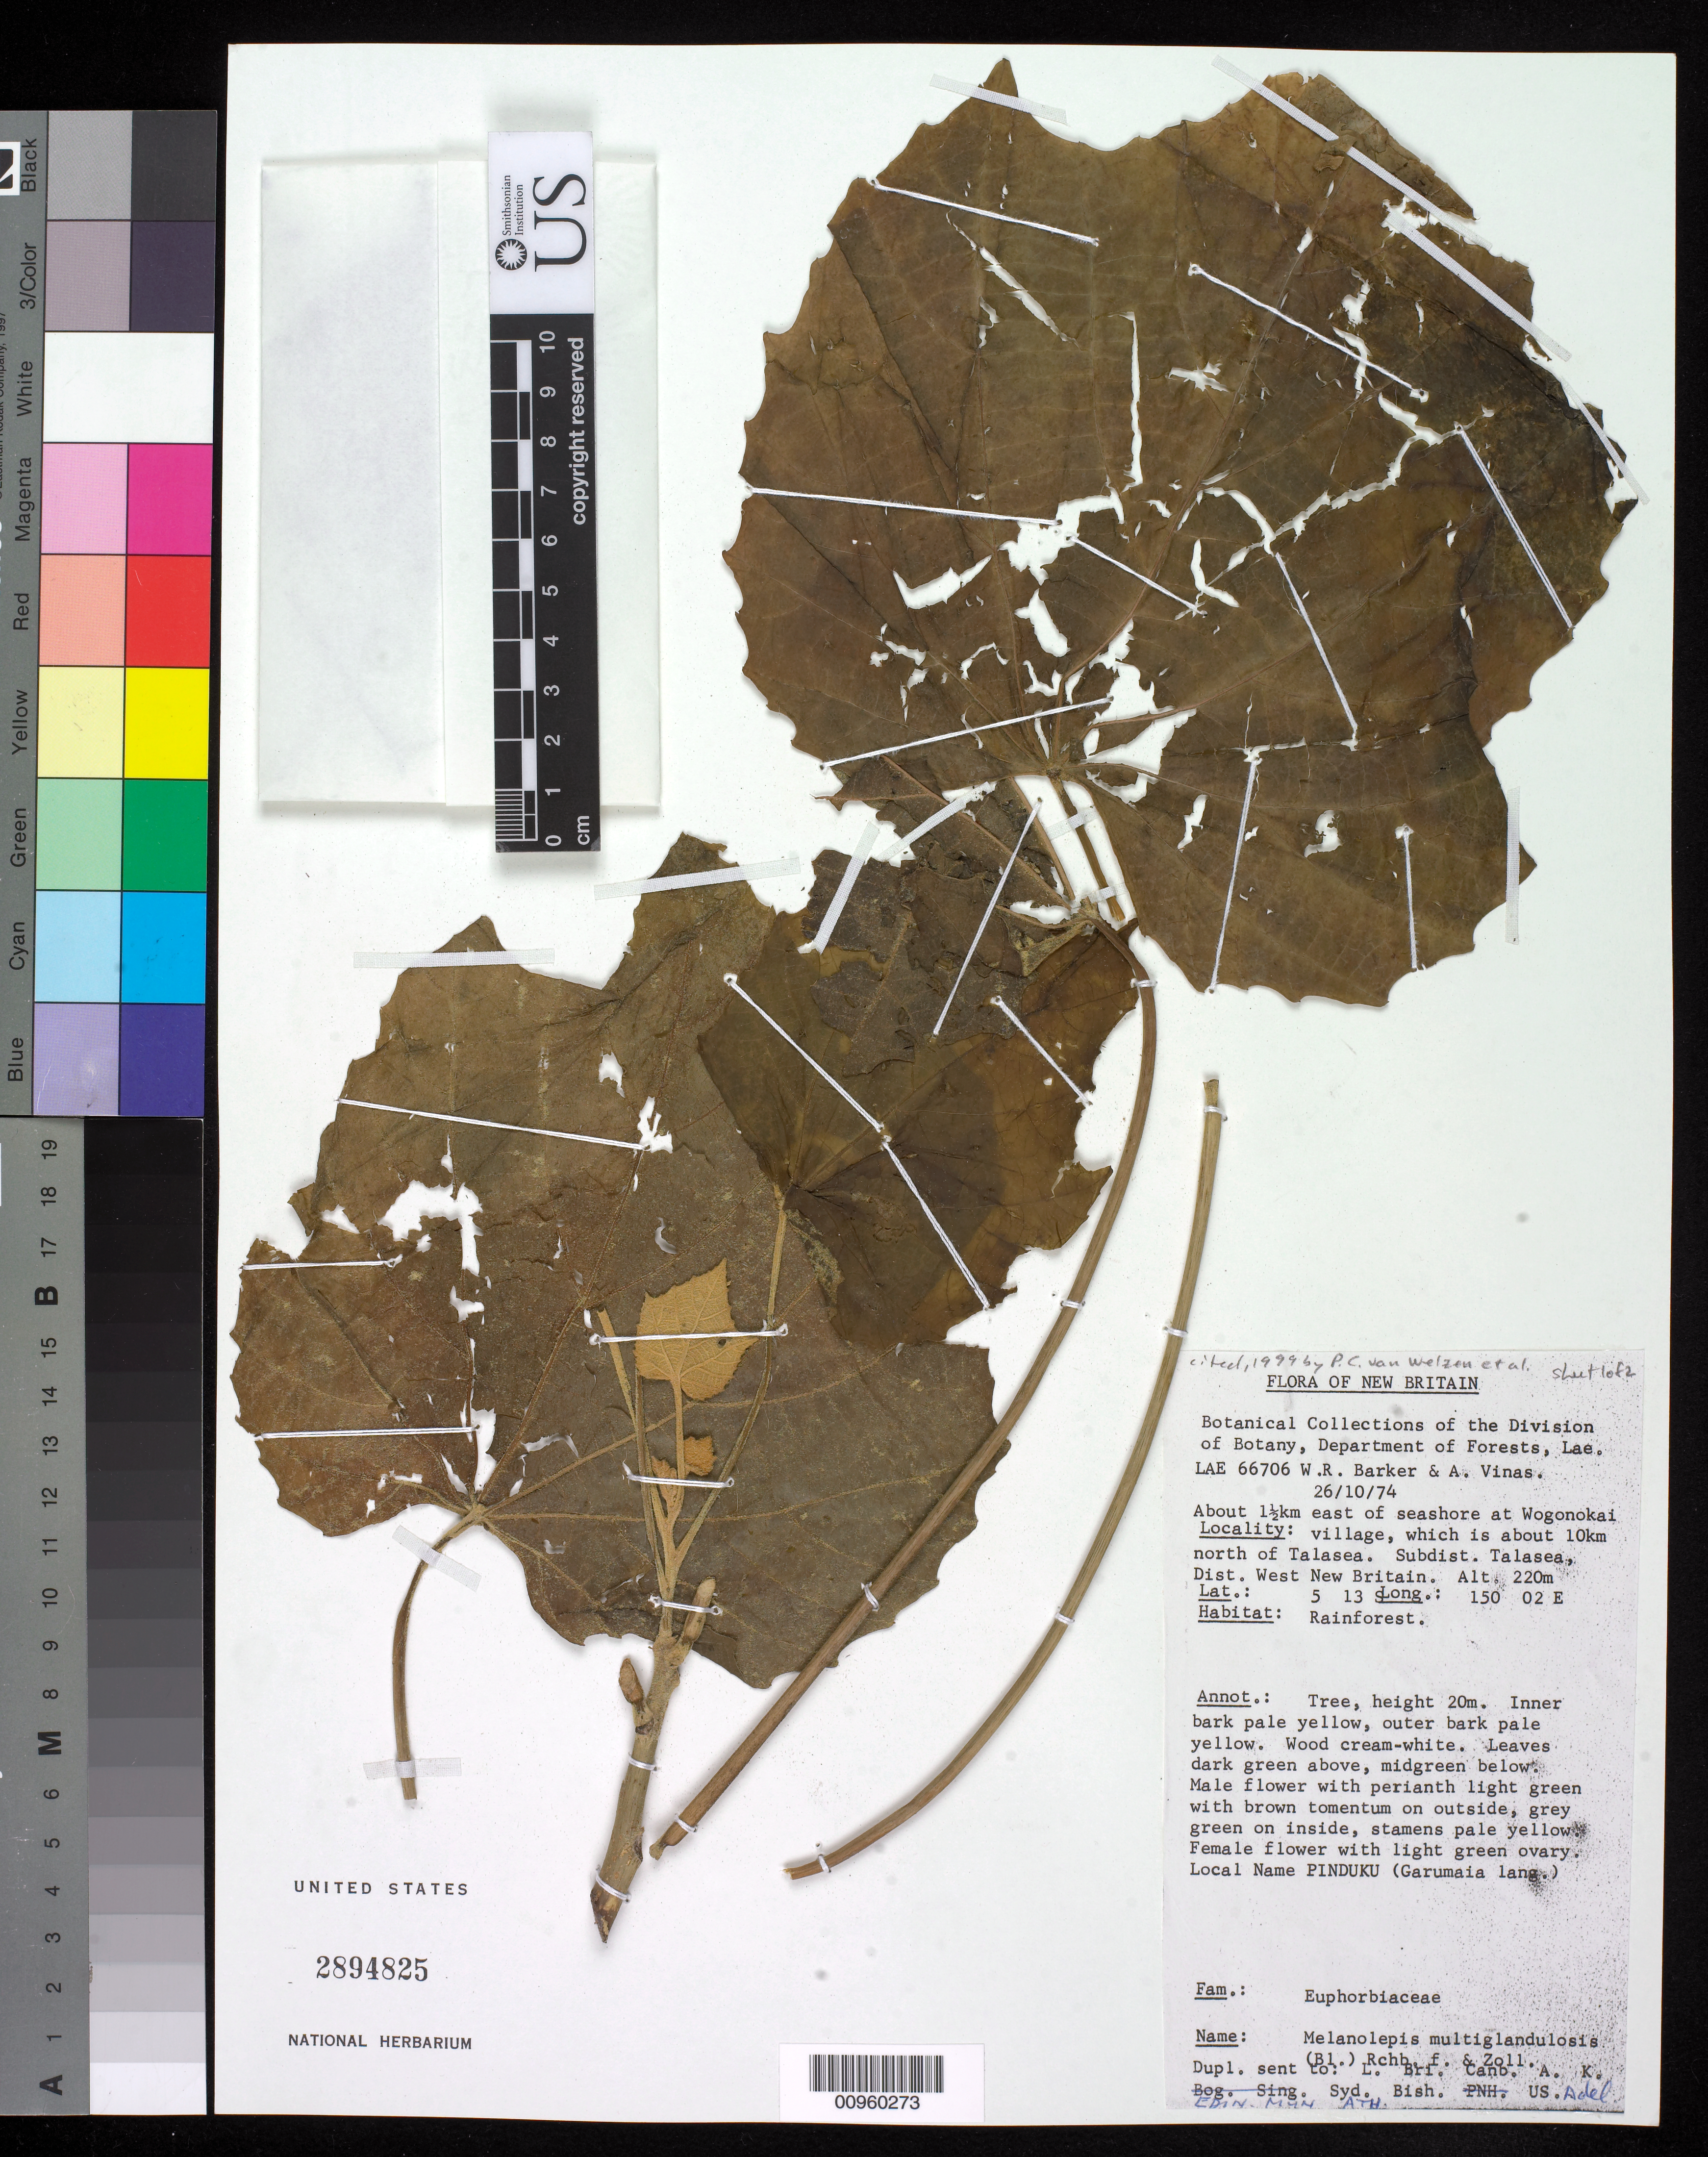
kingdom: Plantae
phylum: Tracheophyta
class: Magnoliopsida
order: Malpighiales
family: Euphorbiaceae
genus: Melanolepis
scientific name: Melanolepis multiglandulosa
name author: (Reinw. ex Blume) Rchb. f. & Zoll.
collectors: W. R. Barker & A. Vinas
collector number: LAE 66706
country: Papua New Guinea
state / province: West New Britain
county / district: Talasea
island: New Britain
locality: Village 10km N of Talasea, 1.5km E of seashore at Wogonokai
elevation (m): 220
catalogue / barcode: US 2894825